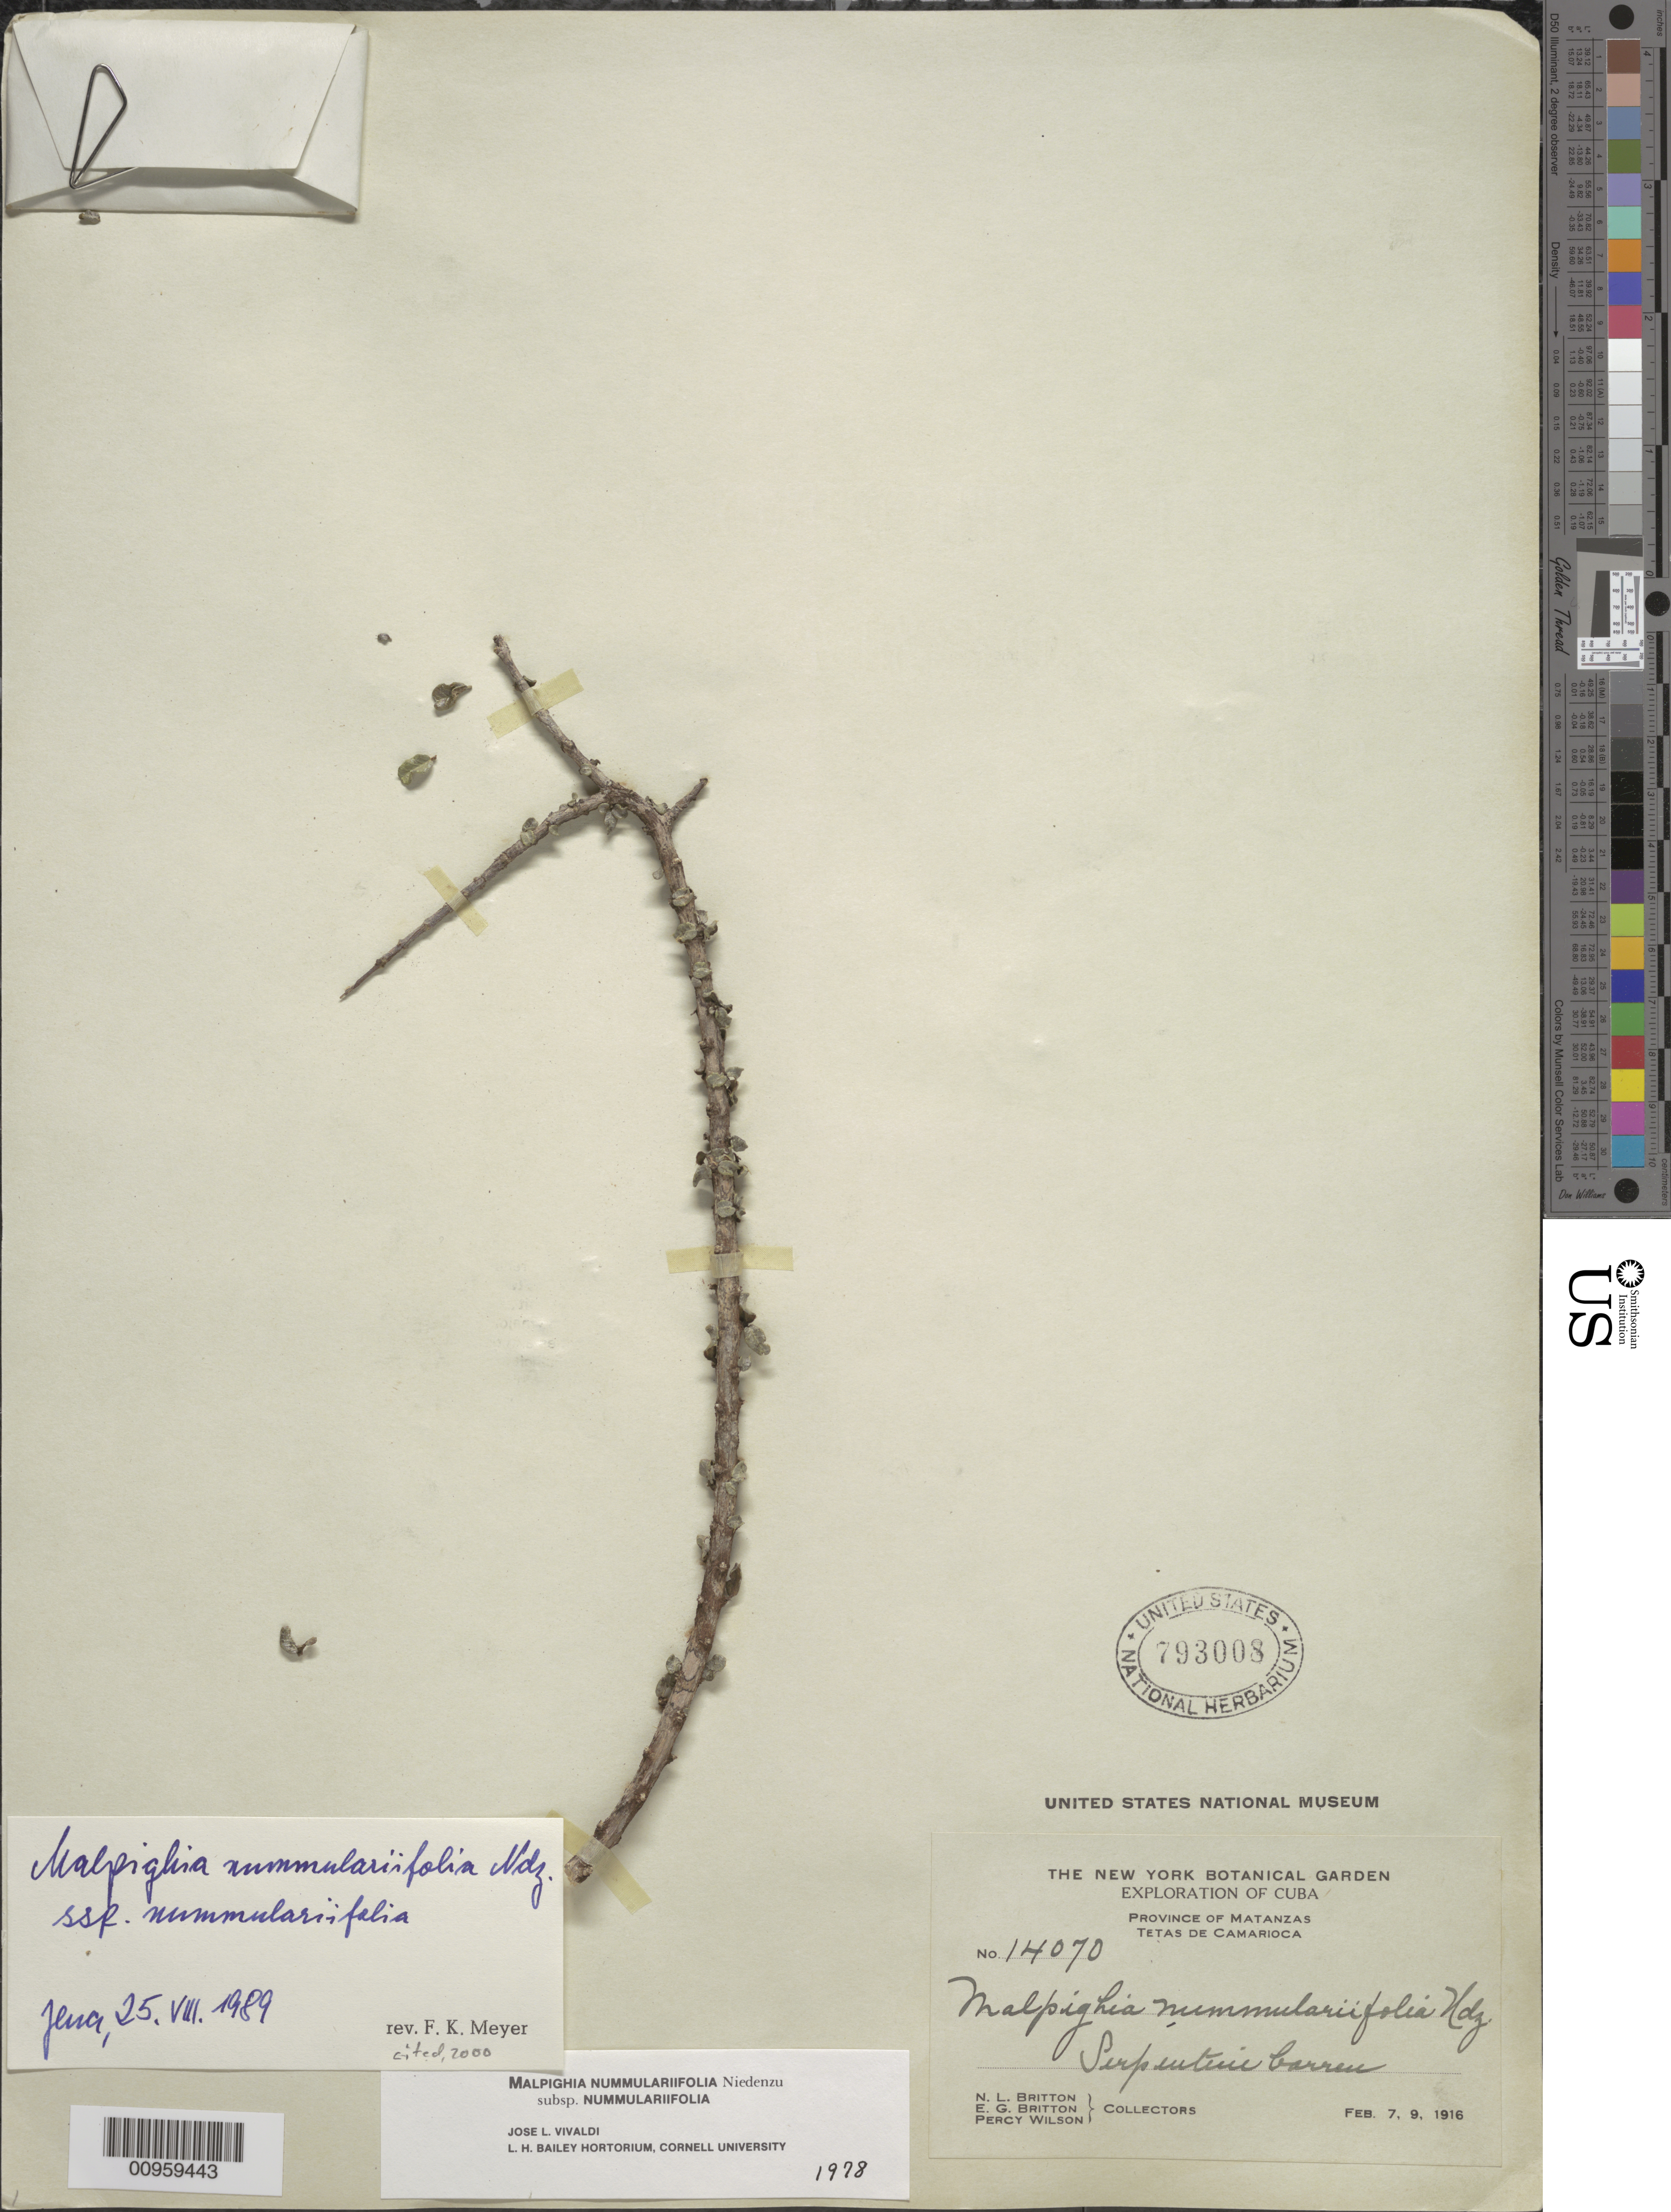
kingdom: Plantae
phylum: Tracheophyta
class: Magnoliopsida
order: Malpighiales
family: Malpighiaceae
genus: Malpighia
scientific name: Malpighia nummulariifolia subsp. nummulariifolia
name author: Nied.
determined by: Meyer, F. K.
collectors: N. Britton, E. G. Britton & P. Wilson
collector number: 14070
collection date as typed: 07 Feb 1916 to 09 Feb 1916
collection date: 1916-02-07/1916-02-09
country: Cuba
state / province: Matanzas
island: Cuba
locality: Tetas de Camarioca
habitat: Serpentine barren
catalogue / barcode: US 793008